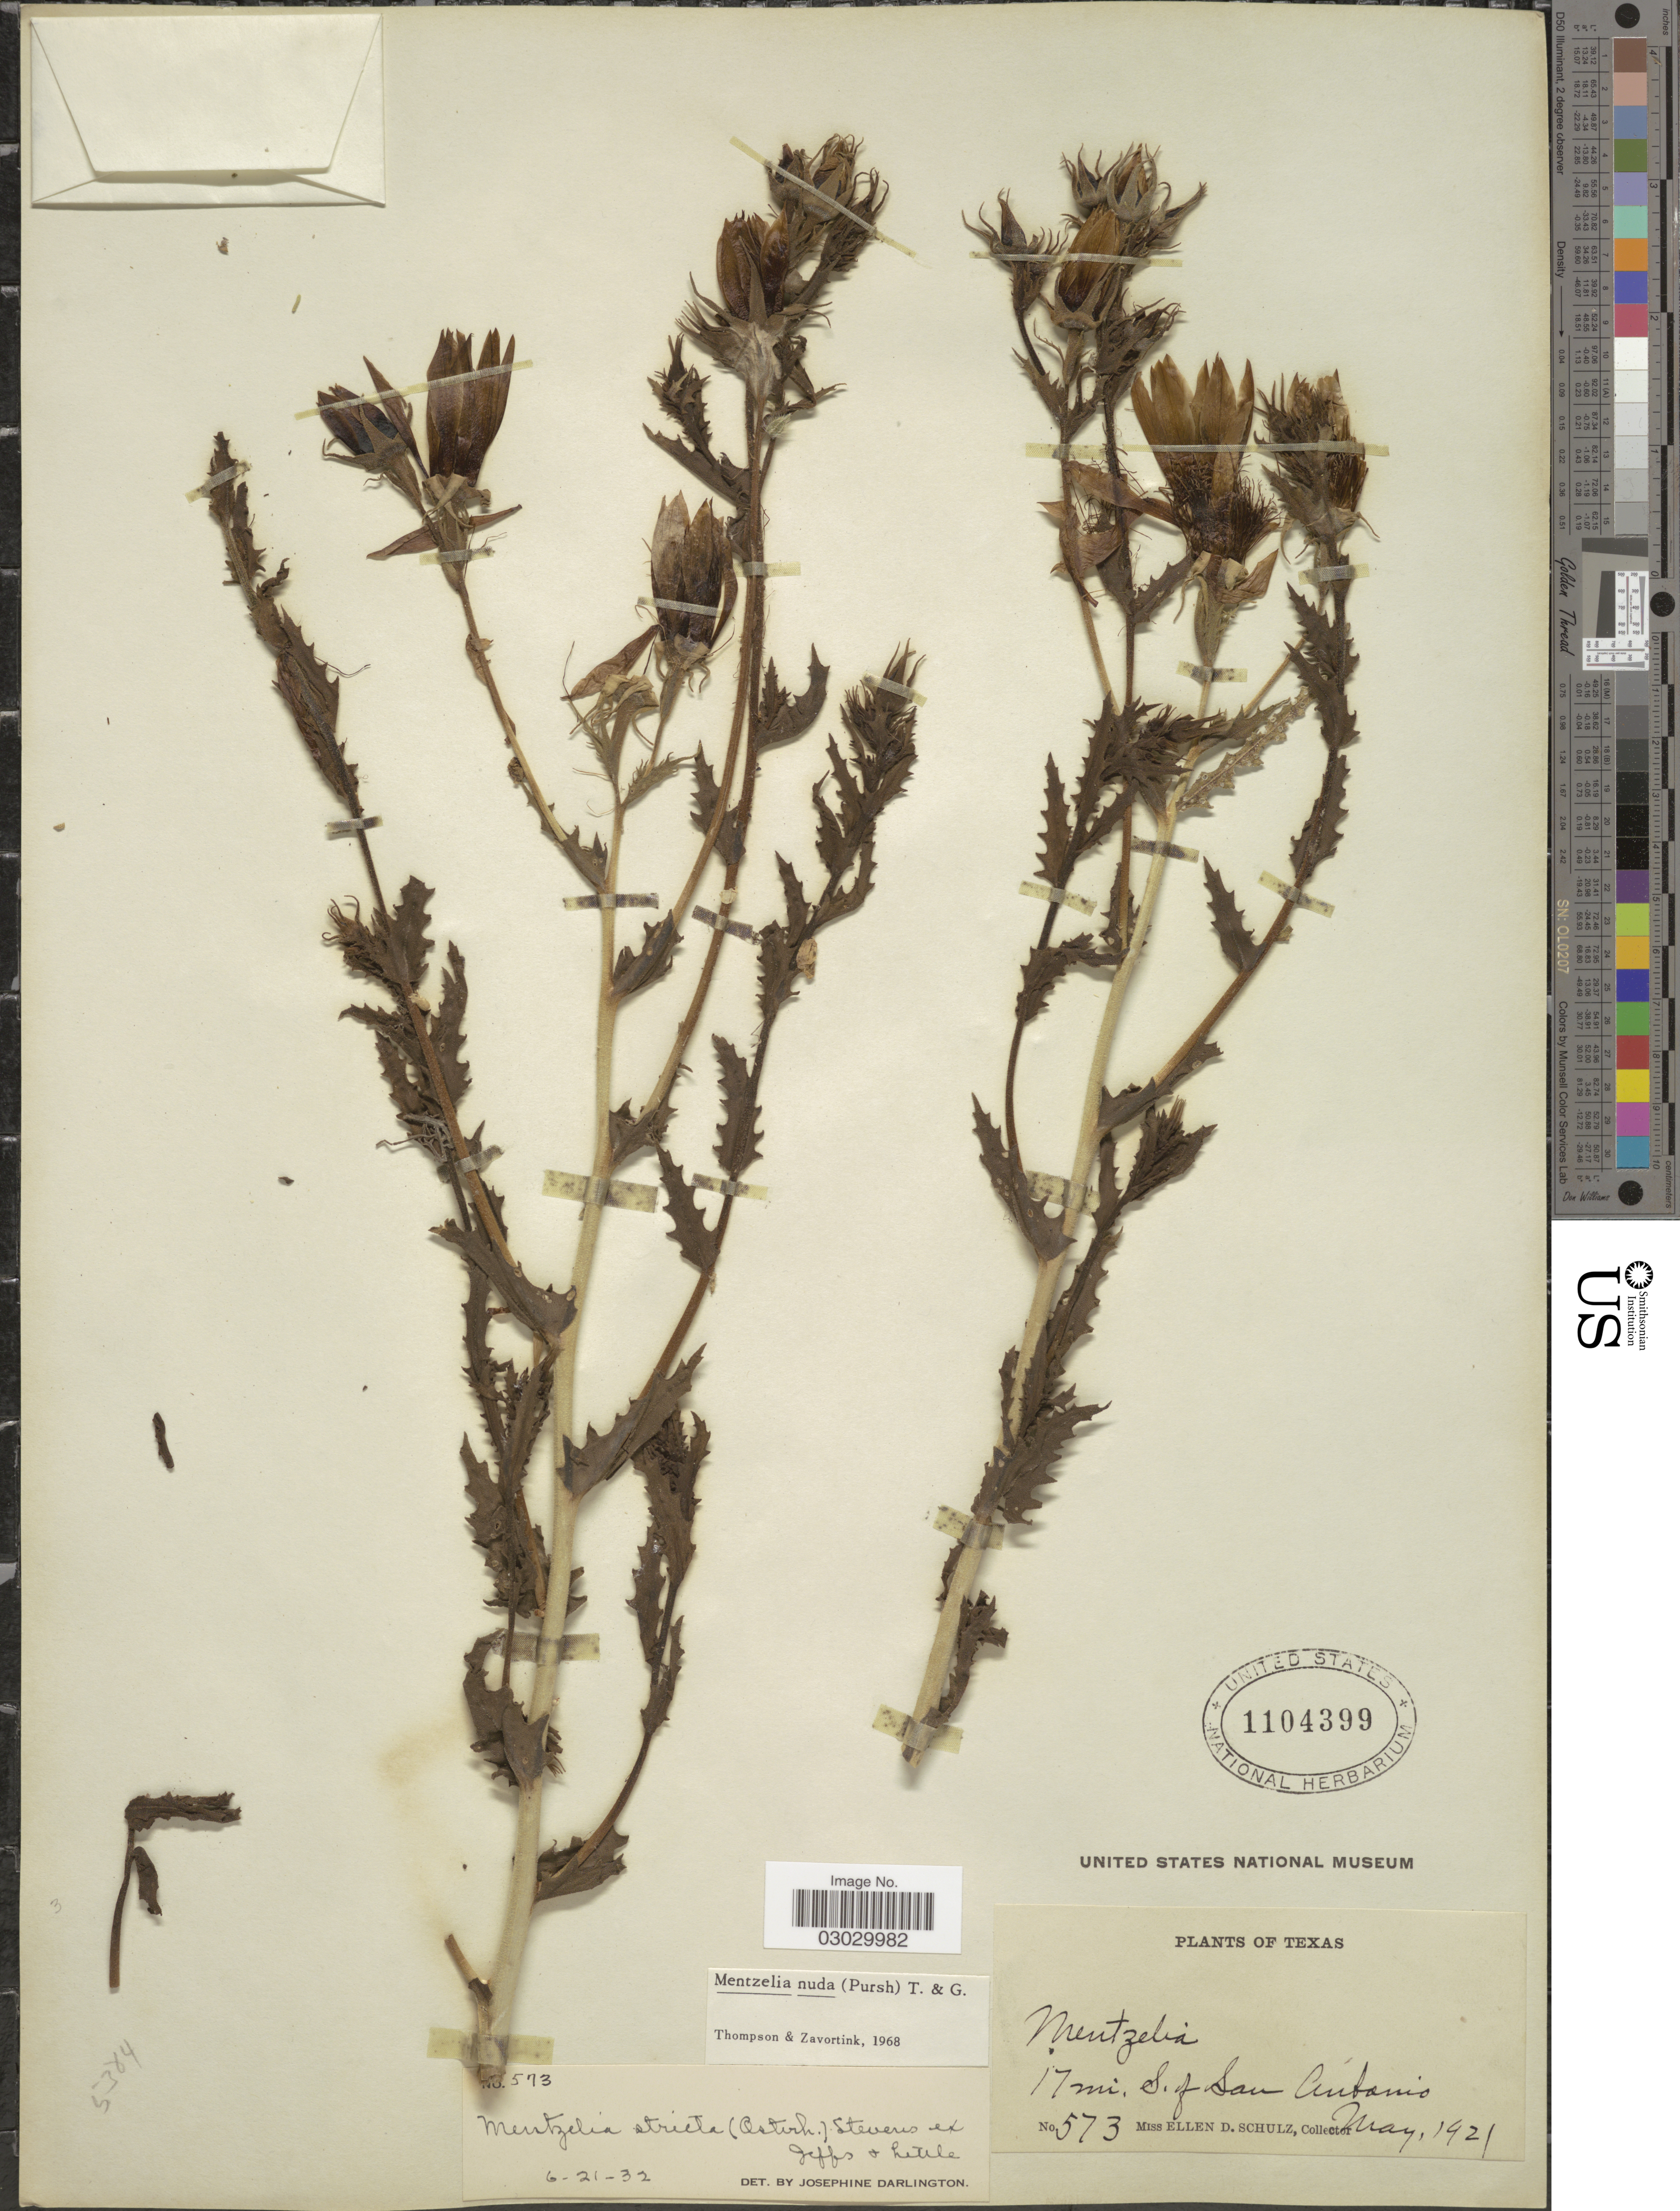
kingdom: Plantae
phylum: Tracheophyta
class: Magnoliopsida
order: Cornales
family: Loasaceae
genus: Mentzelia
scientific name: Mentzelia nuda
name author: (Pursh) Torr. & A. Gray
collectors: E. D. Schulz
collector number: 573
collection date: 1921-05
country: United States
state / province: Texas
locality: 17 mi. S. of San Antonio.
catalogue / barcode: US 1104399